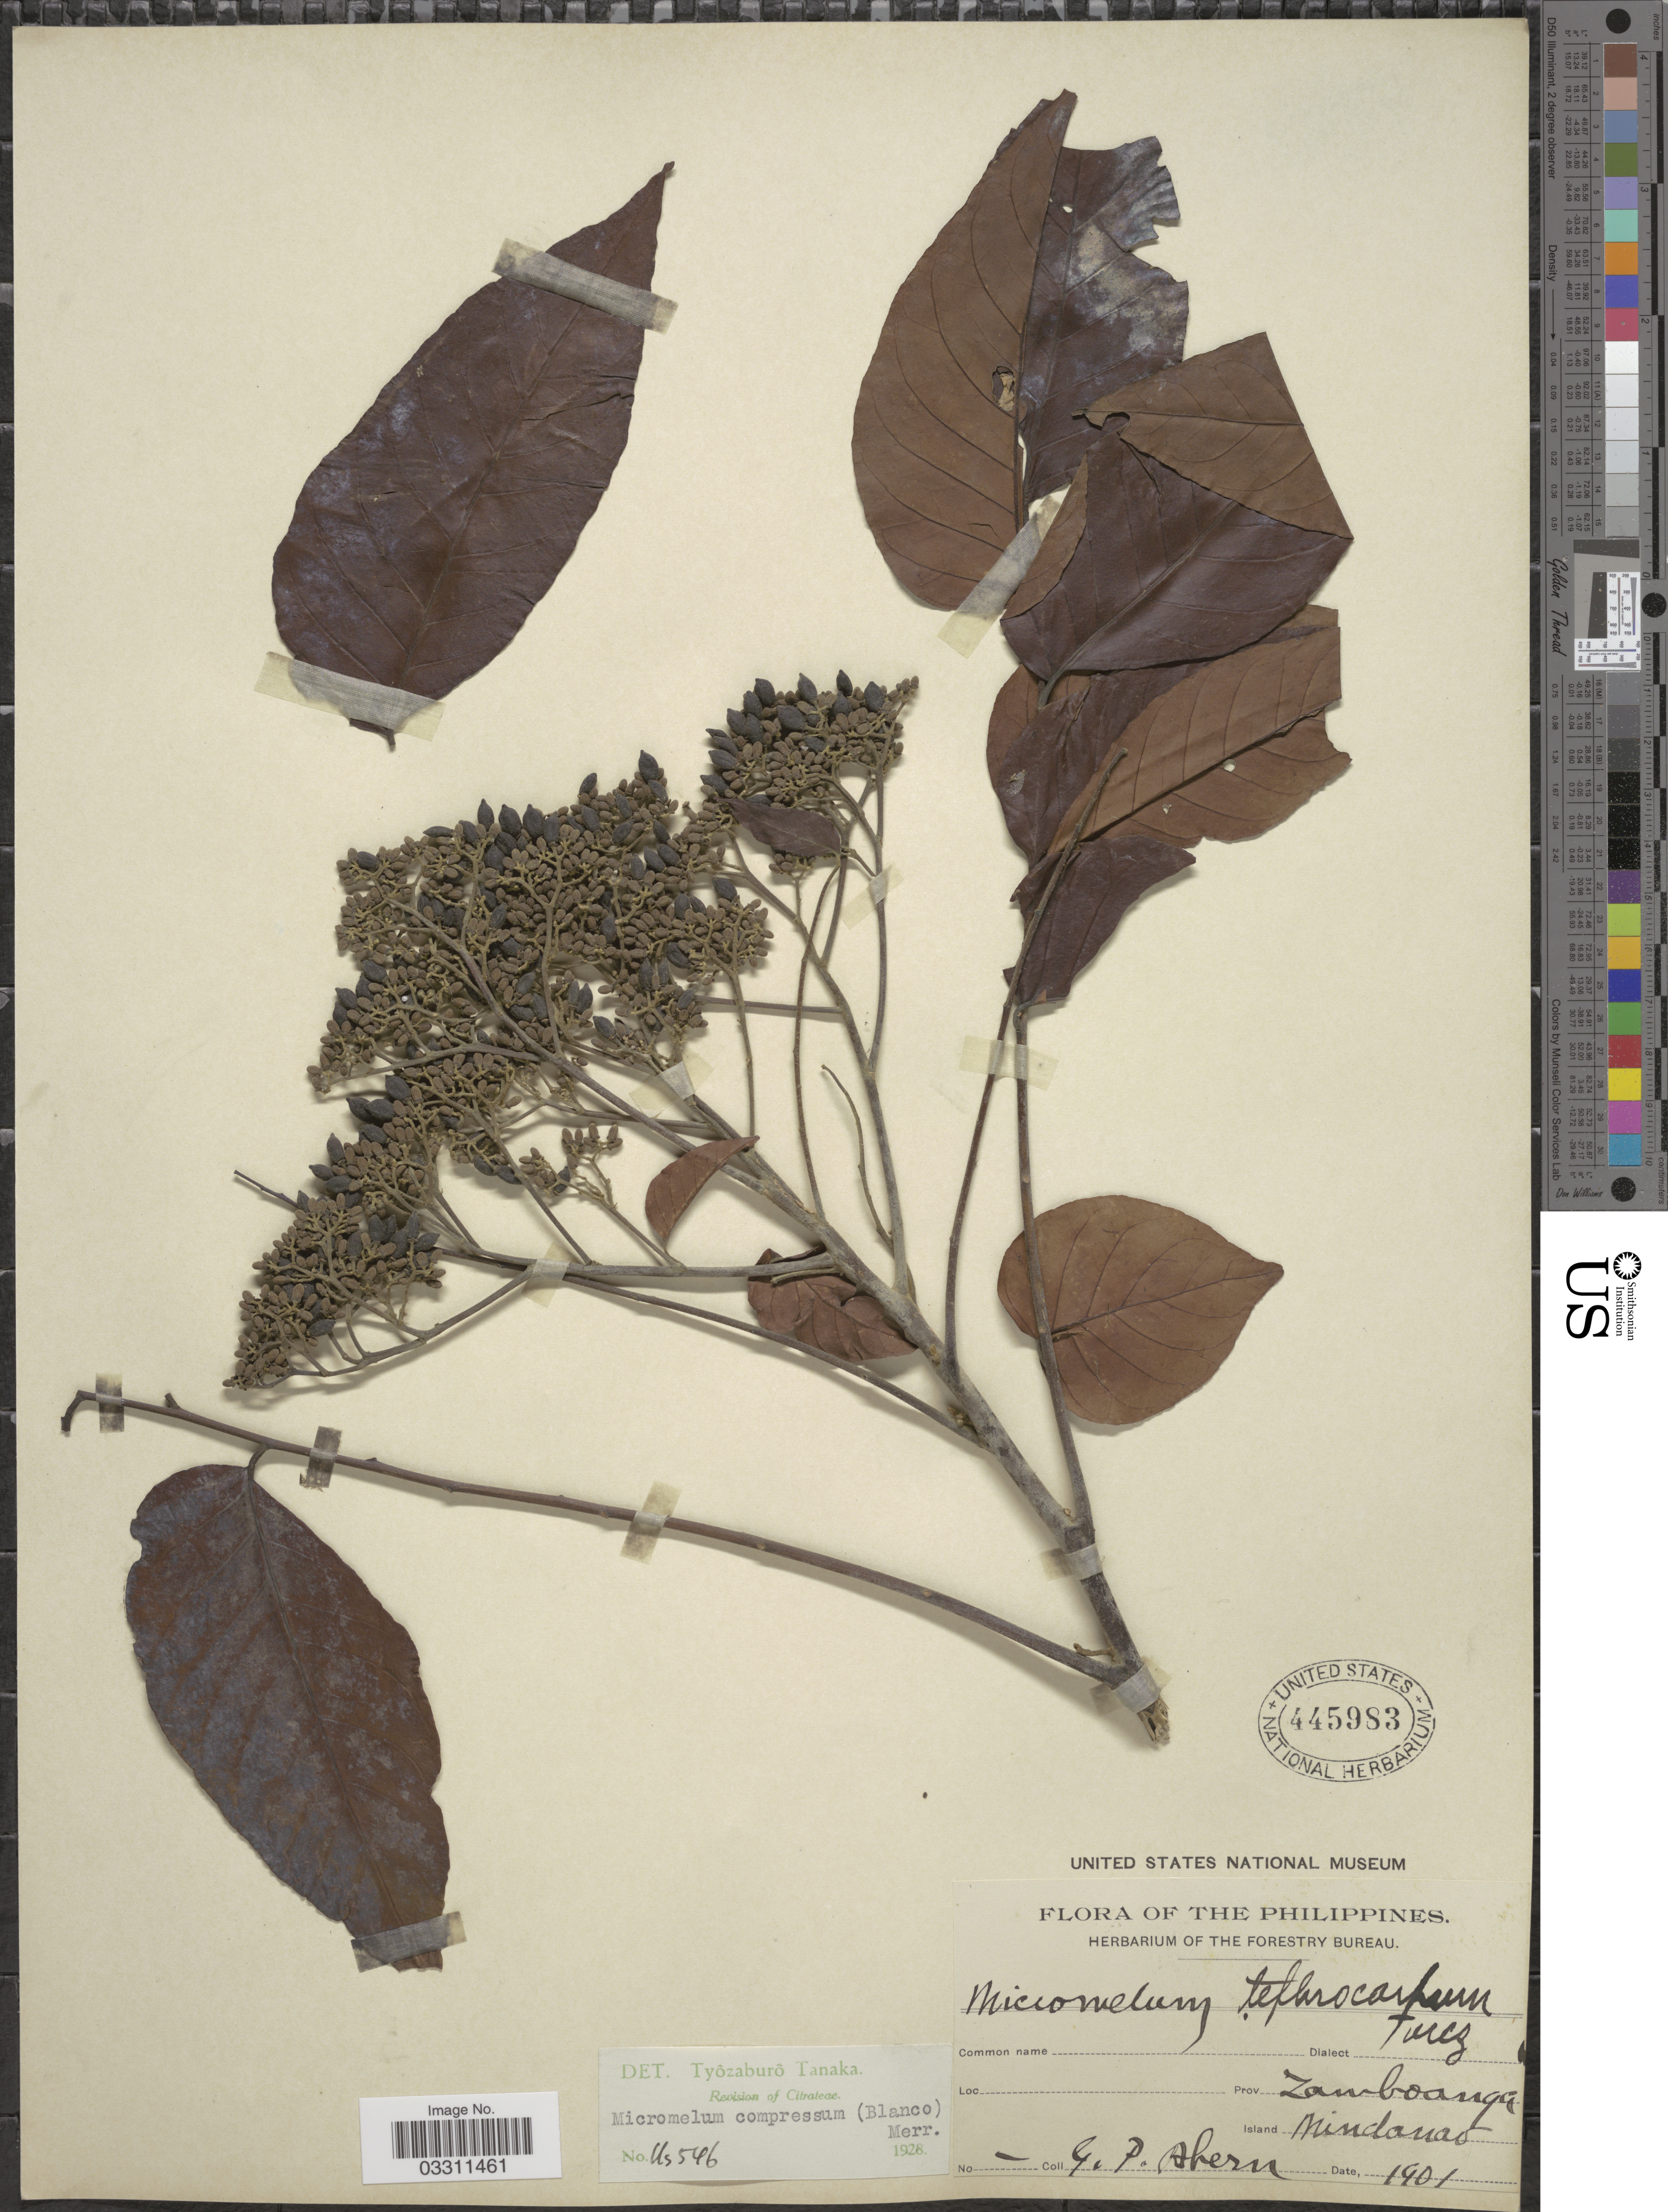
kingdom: Plantae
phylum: Tracheophyta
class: Magnoliopsida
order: Sapindales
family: Rutaceae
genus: Micromelum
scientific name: Micromelum compressum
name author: (Blanco) Merr.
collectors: G. Ahern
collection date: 1901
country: Philippines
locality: Prov. Zamboanga, Island Mindanao.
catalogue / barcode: US 445983